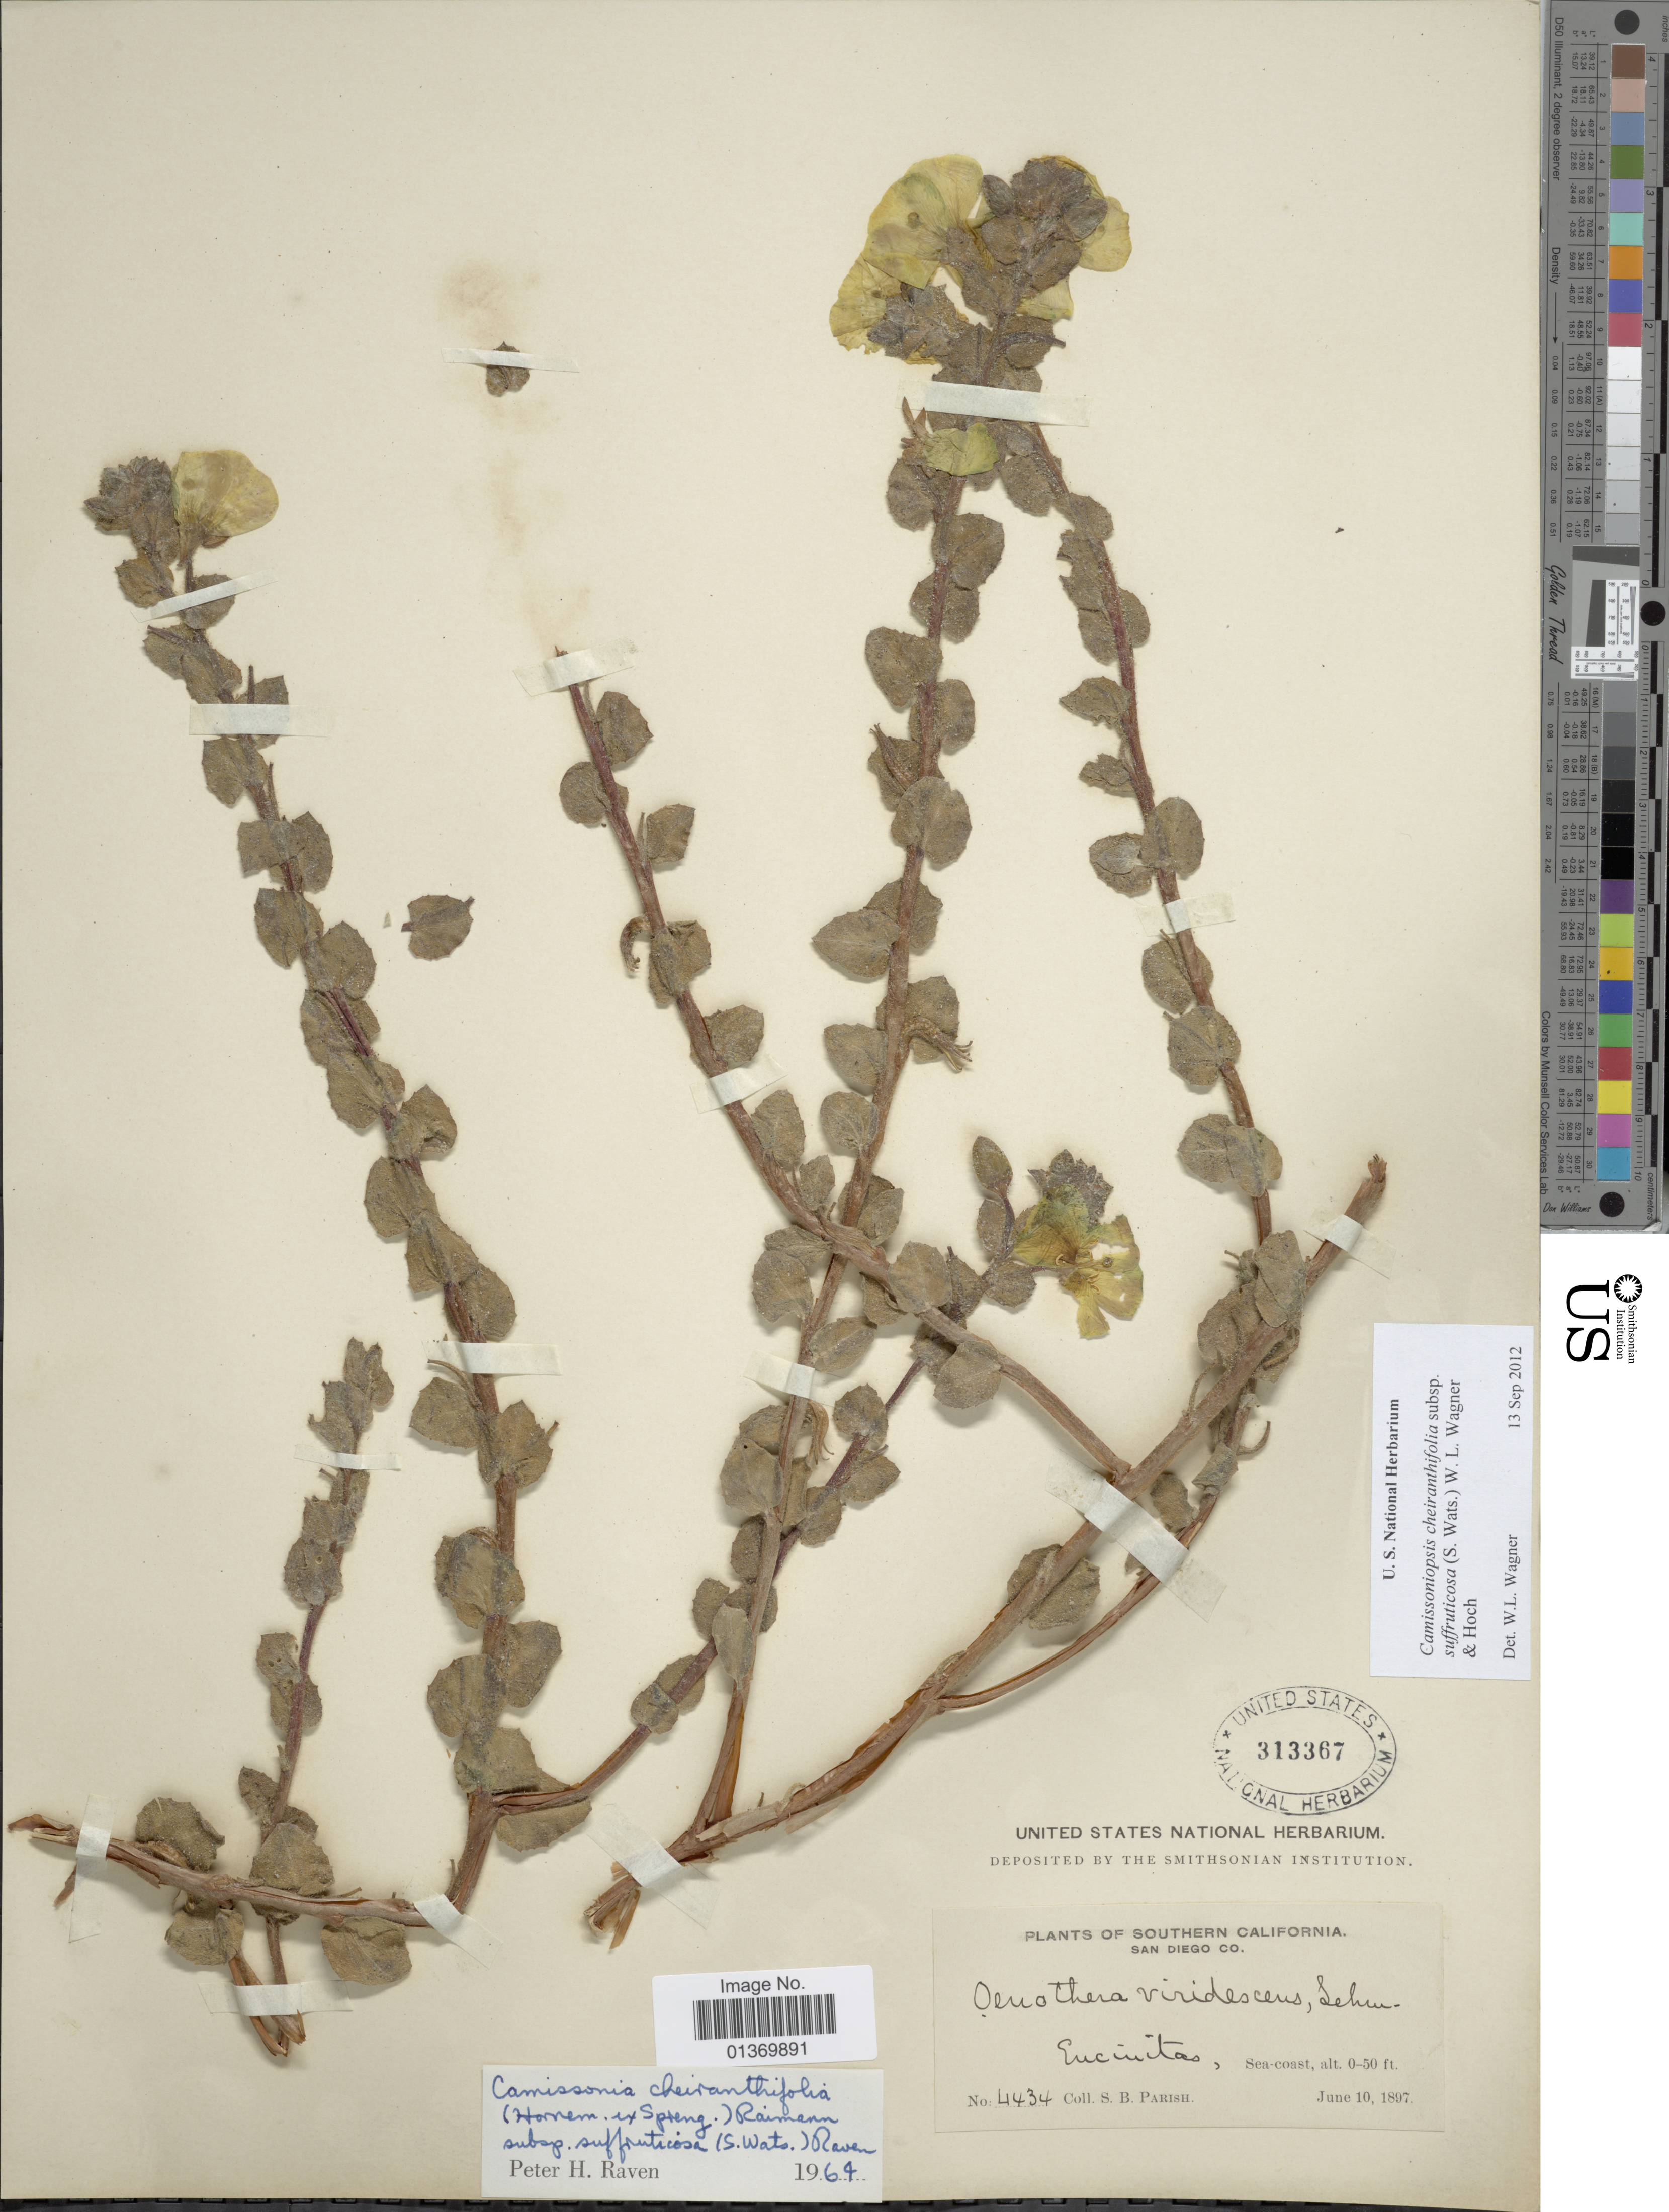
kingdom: Plantae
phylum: Tracheophyta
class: Magnoliopsida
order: Myrtales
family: Onagraceae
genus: Camissoniopsis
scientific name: Camissoniopsis cheiranthifolia subsp. suffruticosa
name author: (S. Watson) W.L. Wagner & Hoch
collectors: S. B. Parish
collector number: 4434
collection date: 1897-06-10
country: United States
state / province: California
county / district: San Diego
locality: Southern California, San Diego Co., Encinitas, Sea-coast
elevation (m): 0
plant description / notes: Corrected "Euciutas" to Encinitas. Filled county field.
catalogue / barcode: US 313367